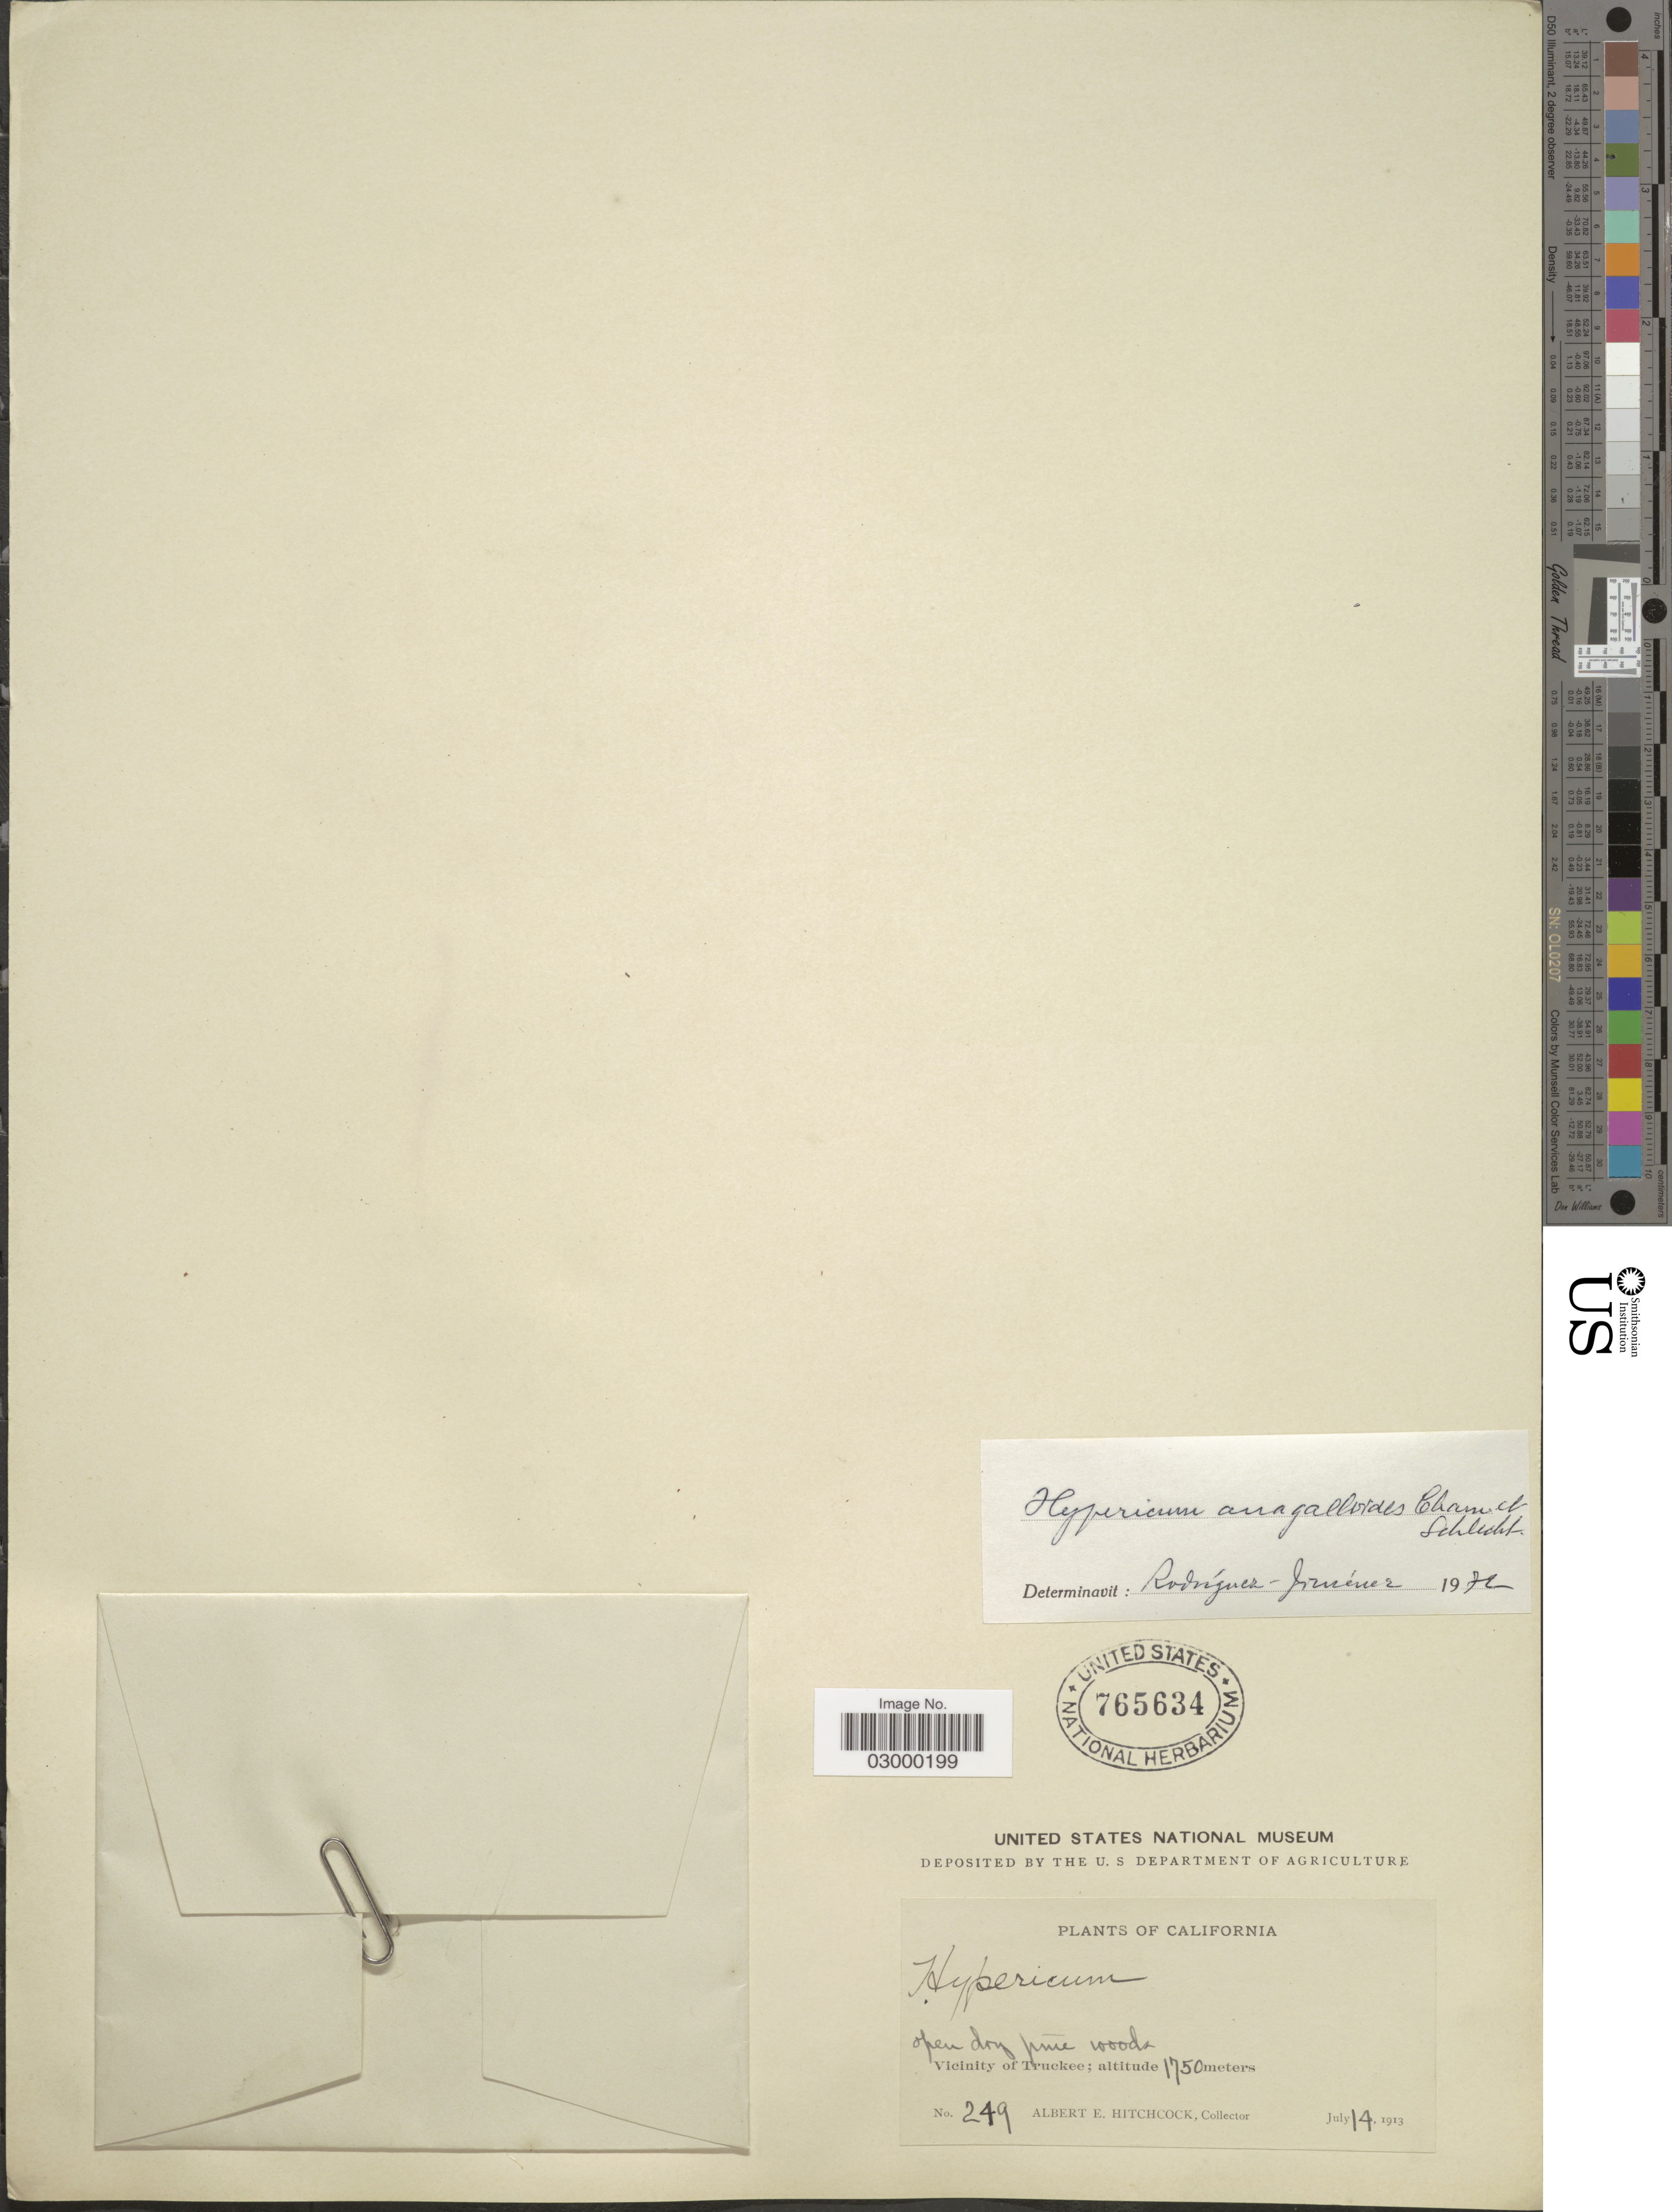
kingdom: Plantae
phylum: Tracheophyta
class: Magnoliopsida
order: Malpighiales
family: Hypericaceae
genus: Hypericum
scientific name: Hypericum anagalloides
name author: Cham. & Schltdl.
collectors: A. Hitchcock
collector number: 249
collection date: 1913-07-14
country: United States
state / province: California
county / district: Nevada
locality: Vicinity of Truckee.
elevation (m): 1750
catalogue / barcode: US 765634